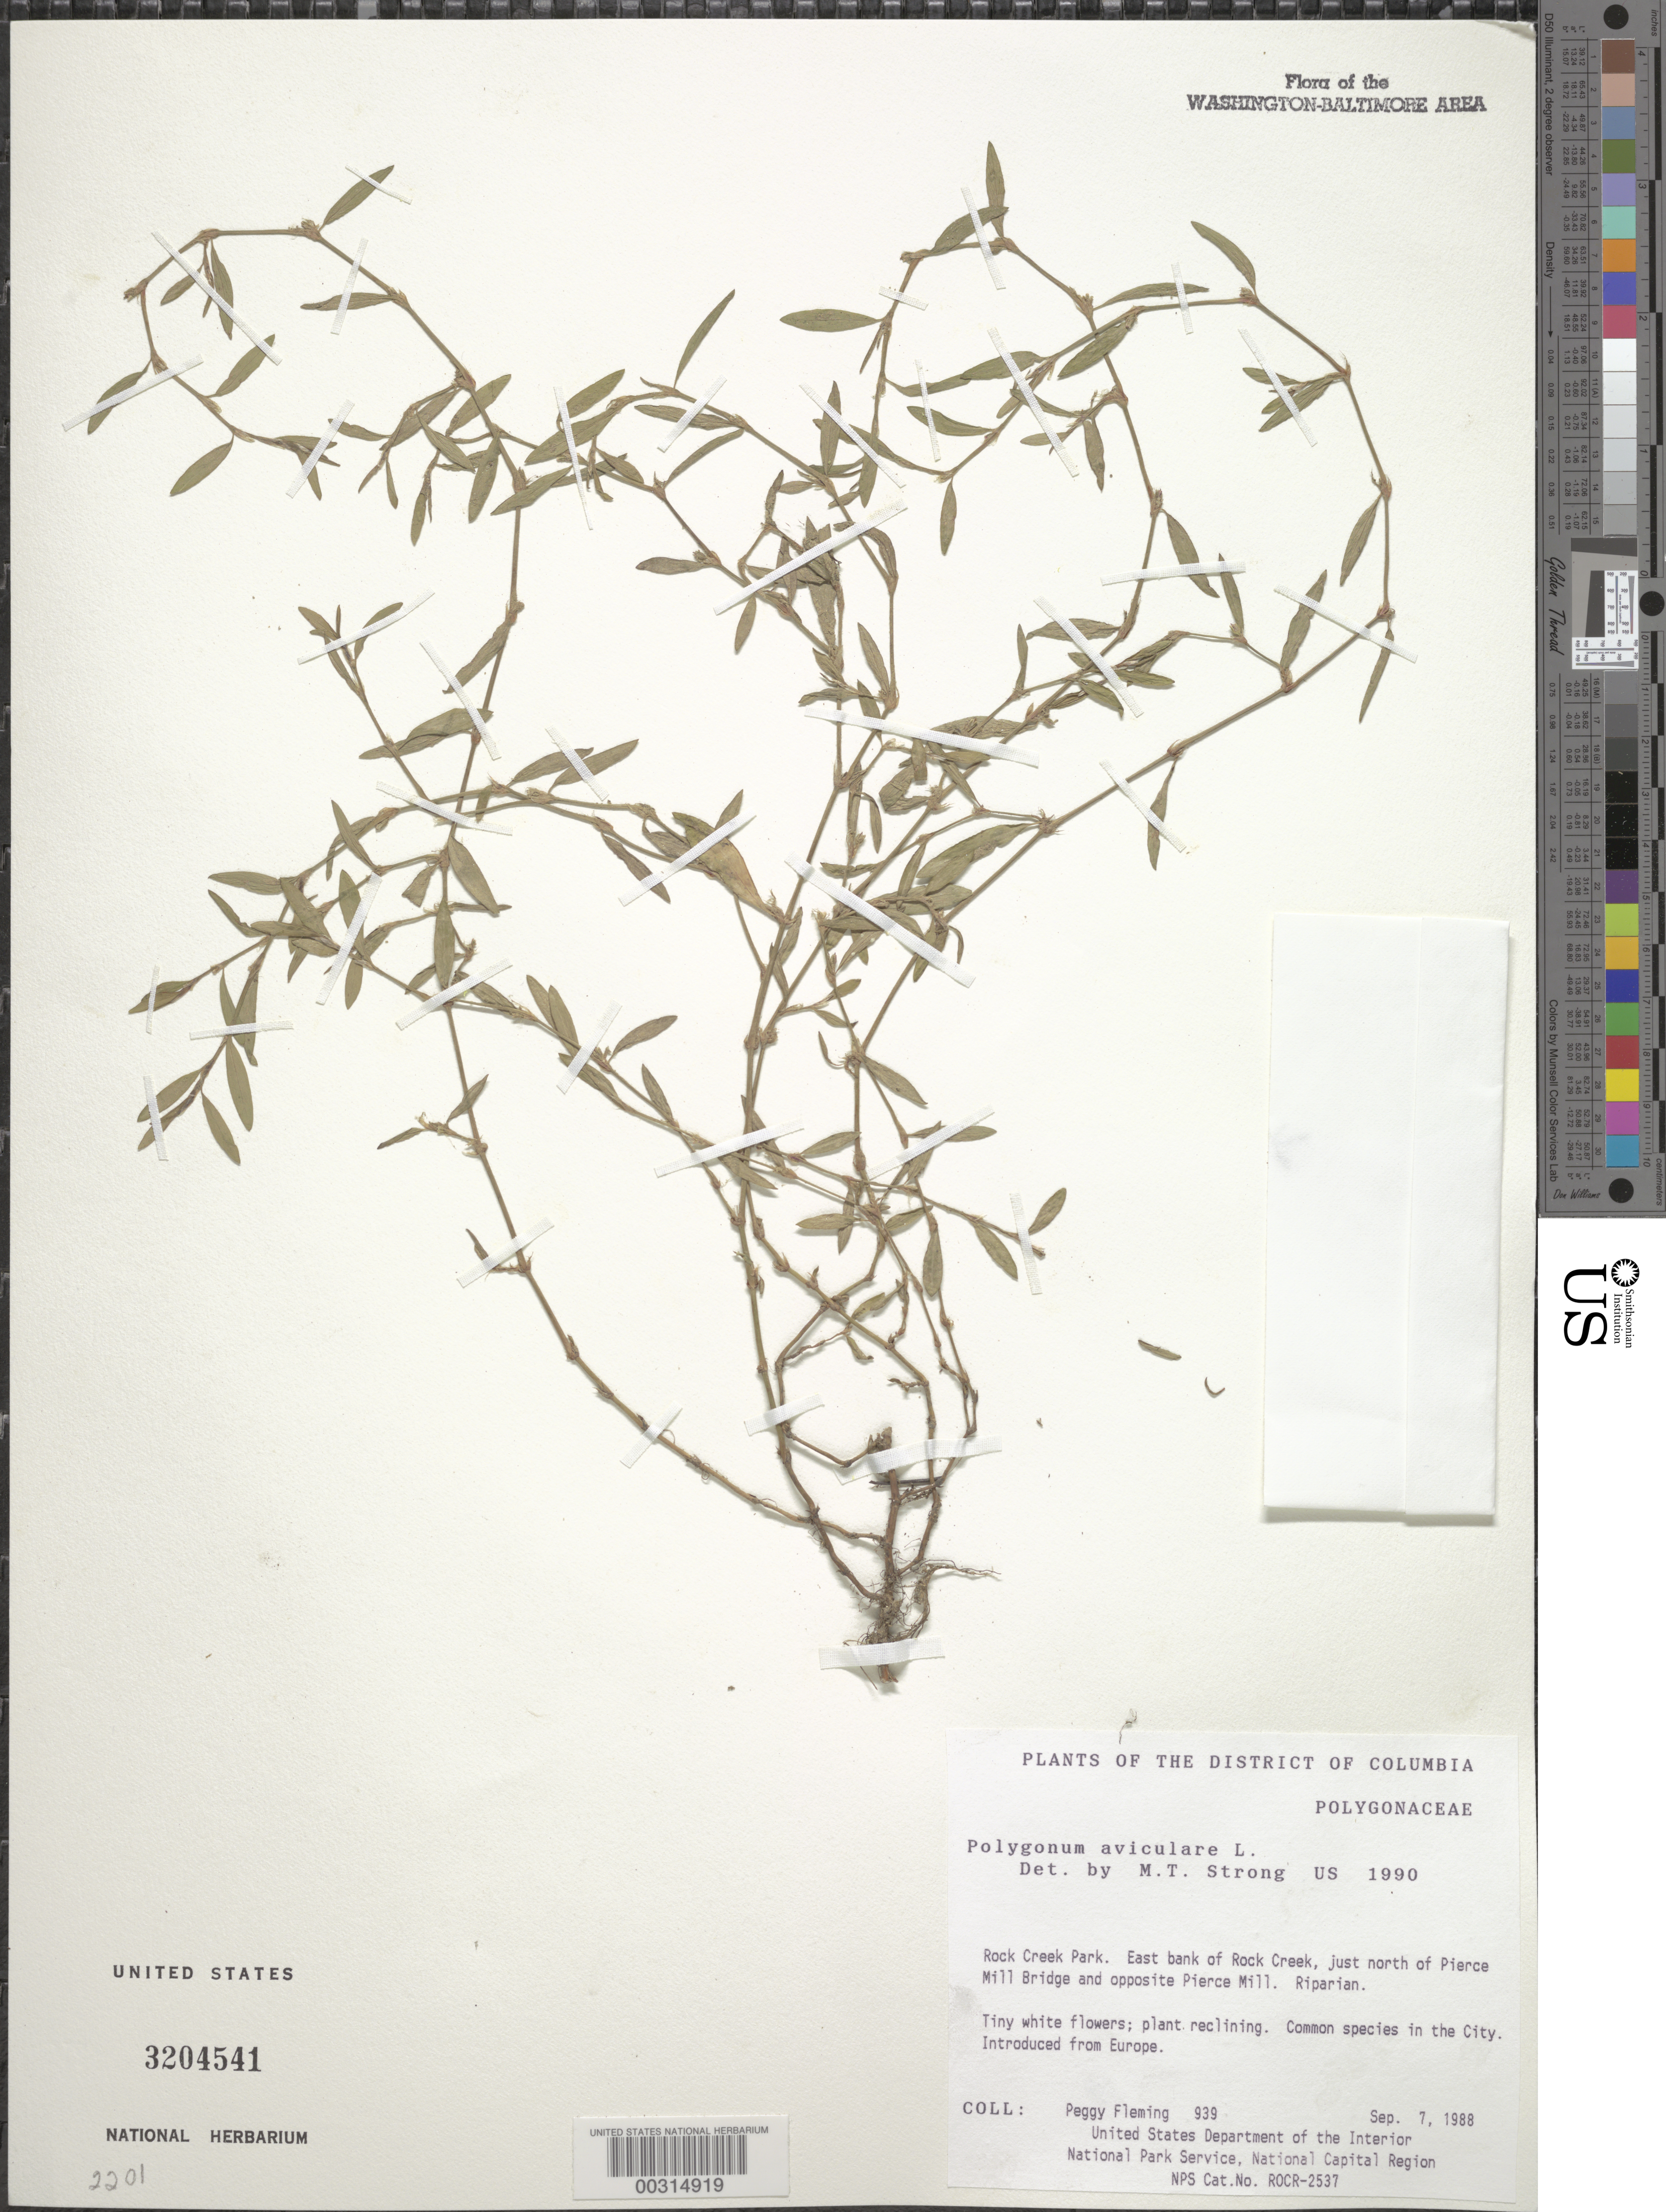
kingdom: Plantae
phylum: Tracheophyta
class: Magnoliopsida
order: Caryophyllales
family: Polygonaceae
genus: Polygonum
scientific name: Polygonum aviculare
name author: L.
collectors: P. Fleming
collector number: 939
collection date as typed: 07 Sep 1988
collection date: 1988-09-07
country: United States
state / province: District of Columbia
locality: Rock Creek Park, E bank of Rock Creek, N of Pierce Mill Bridge and opposite Pierce Mill Rock Creek Park and Vicinity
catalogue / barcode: US 3204541